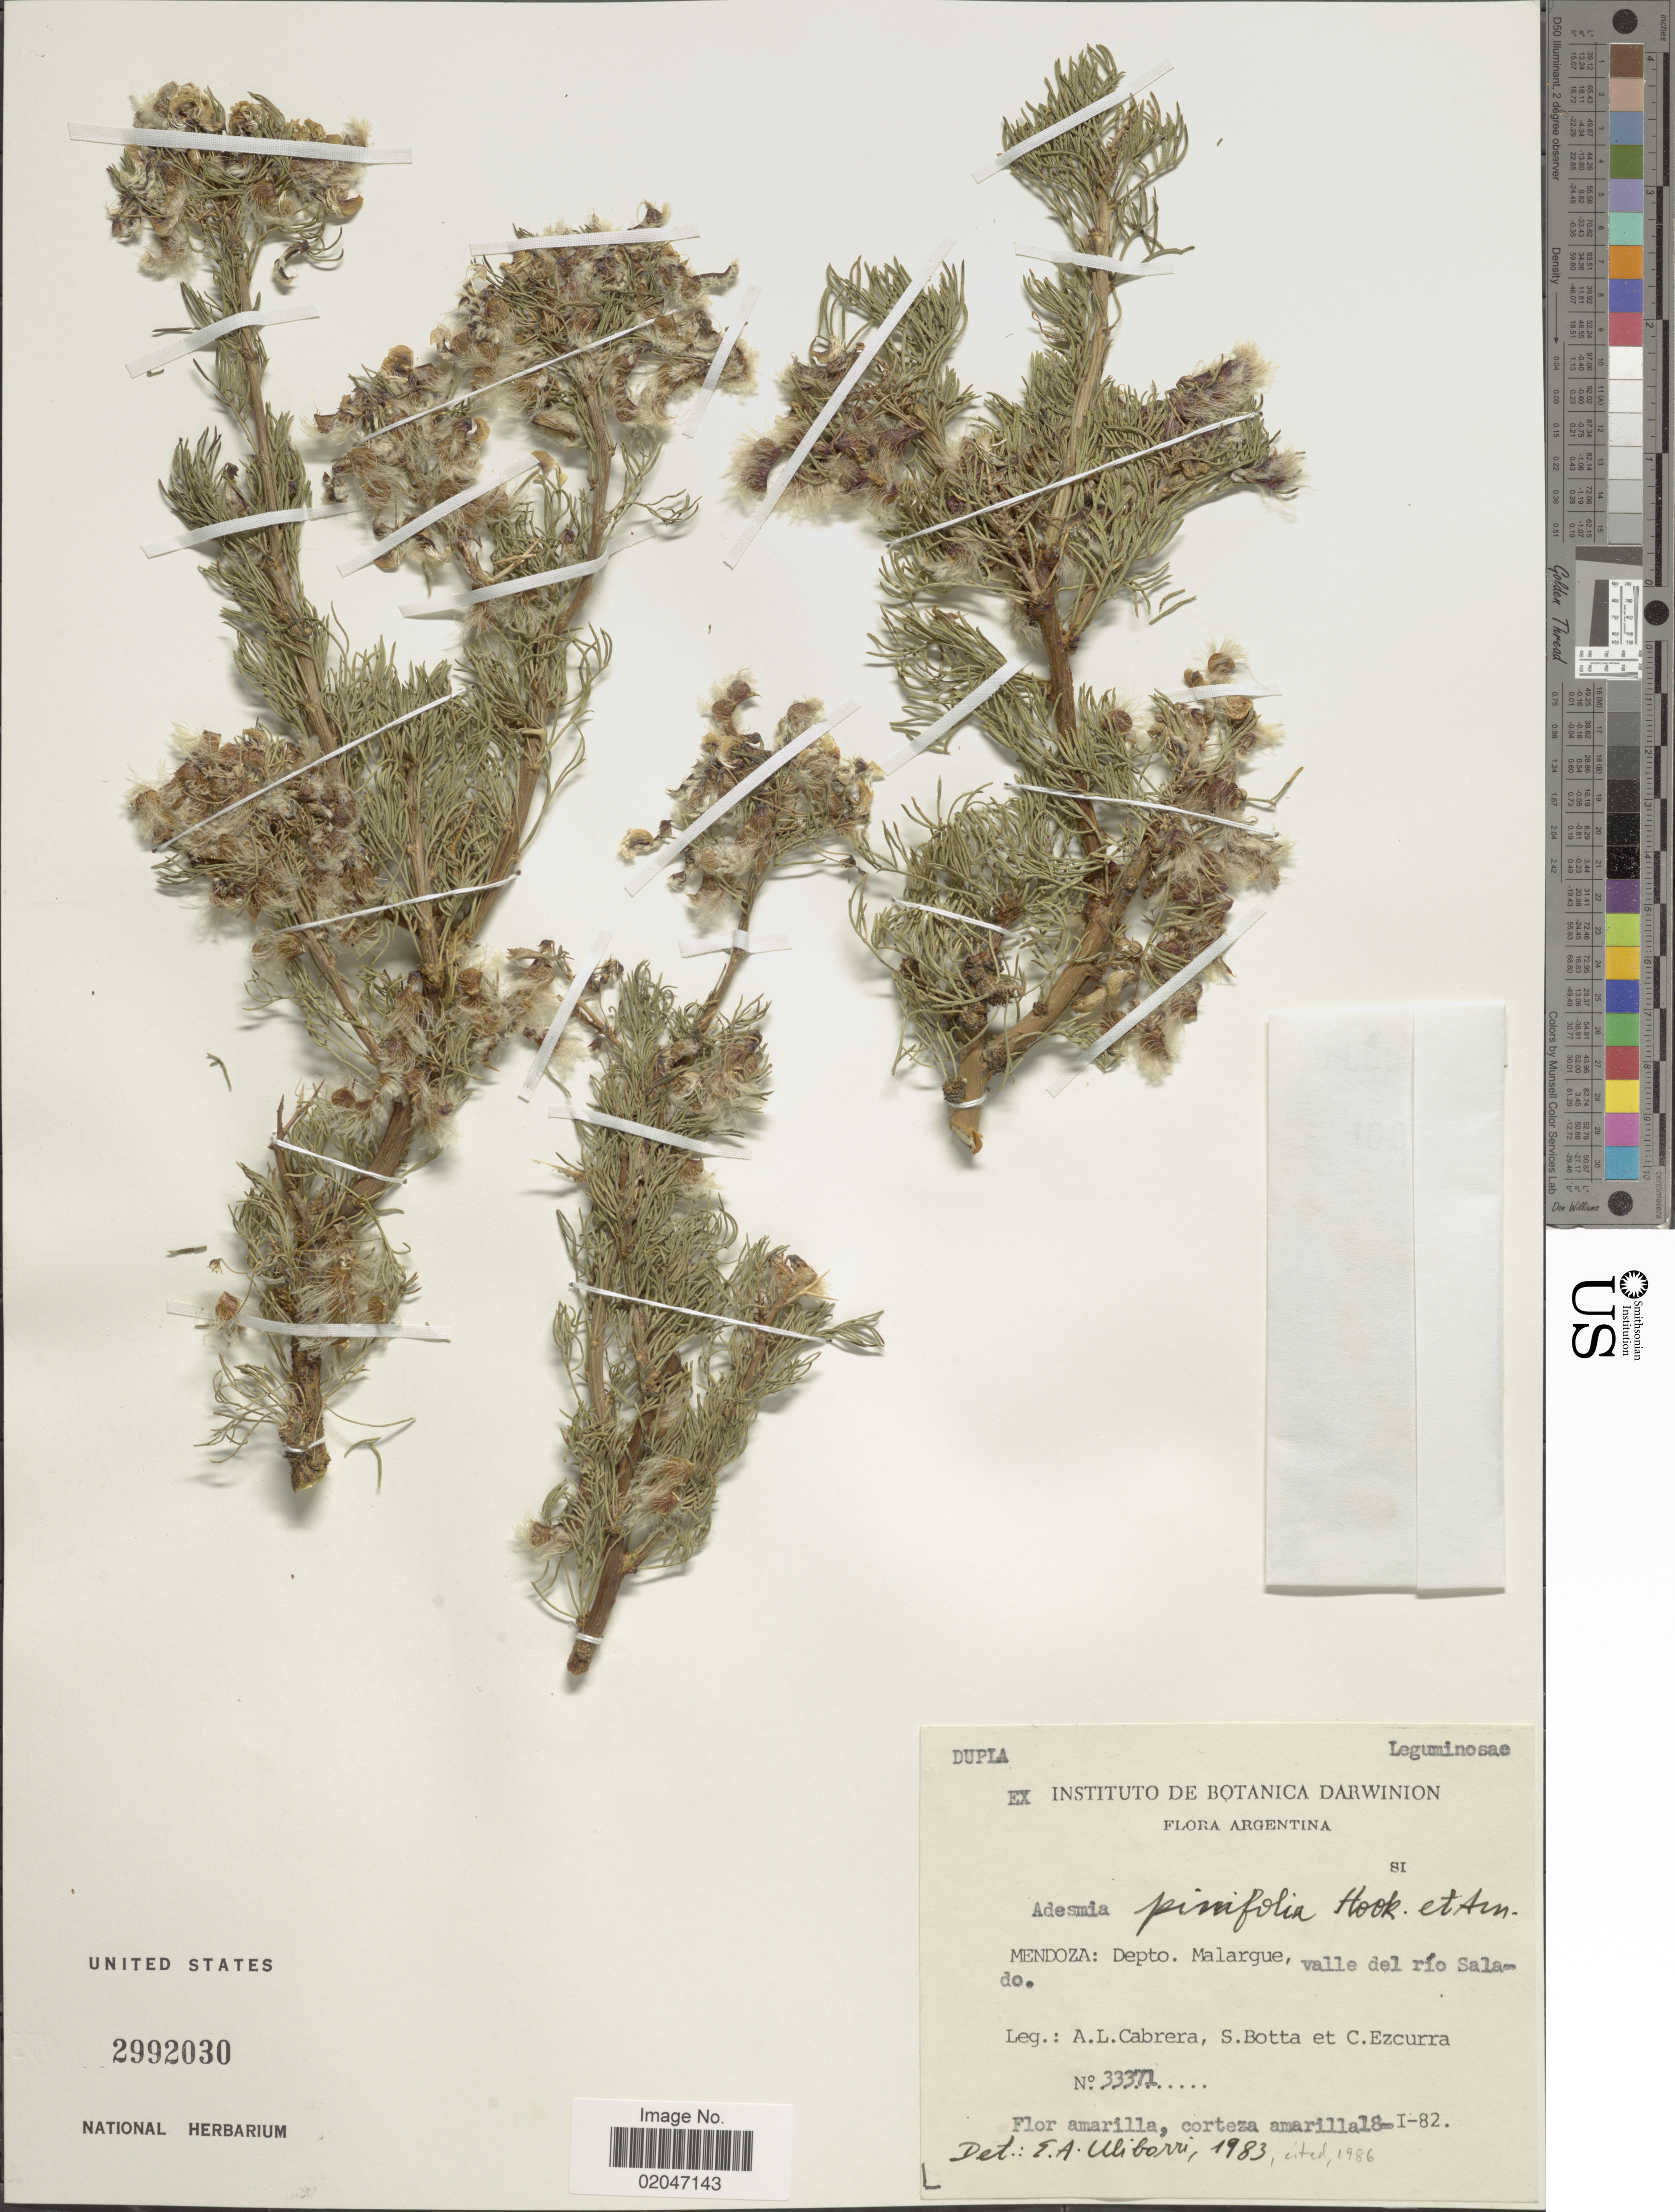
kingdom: Plantae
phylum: Tracheophyta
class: Magnoliopsida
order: Fabales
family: Fabaceae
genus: Adesmia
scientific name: Adesmia pinifolia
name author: Gillies ex Hook. & Arn.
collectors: A. L. Cabrera, S. Botta & C. Ezcurra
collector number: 33371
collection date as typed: Transcribed d/m/y: /1/82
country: Argentina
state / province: Mendoza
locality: Depto Malarque, valle del río Salado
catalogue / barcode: US 2992030